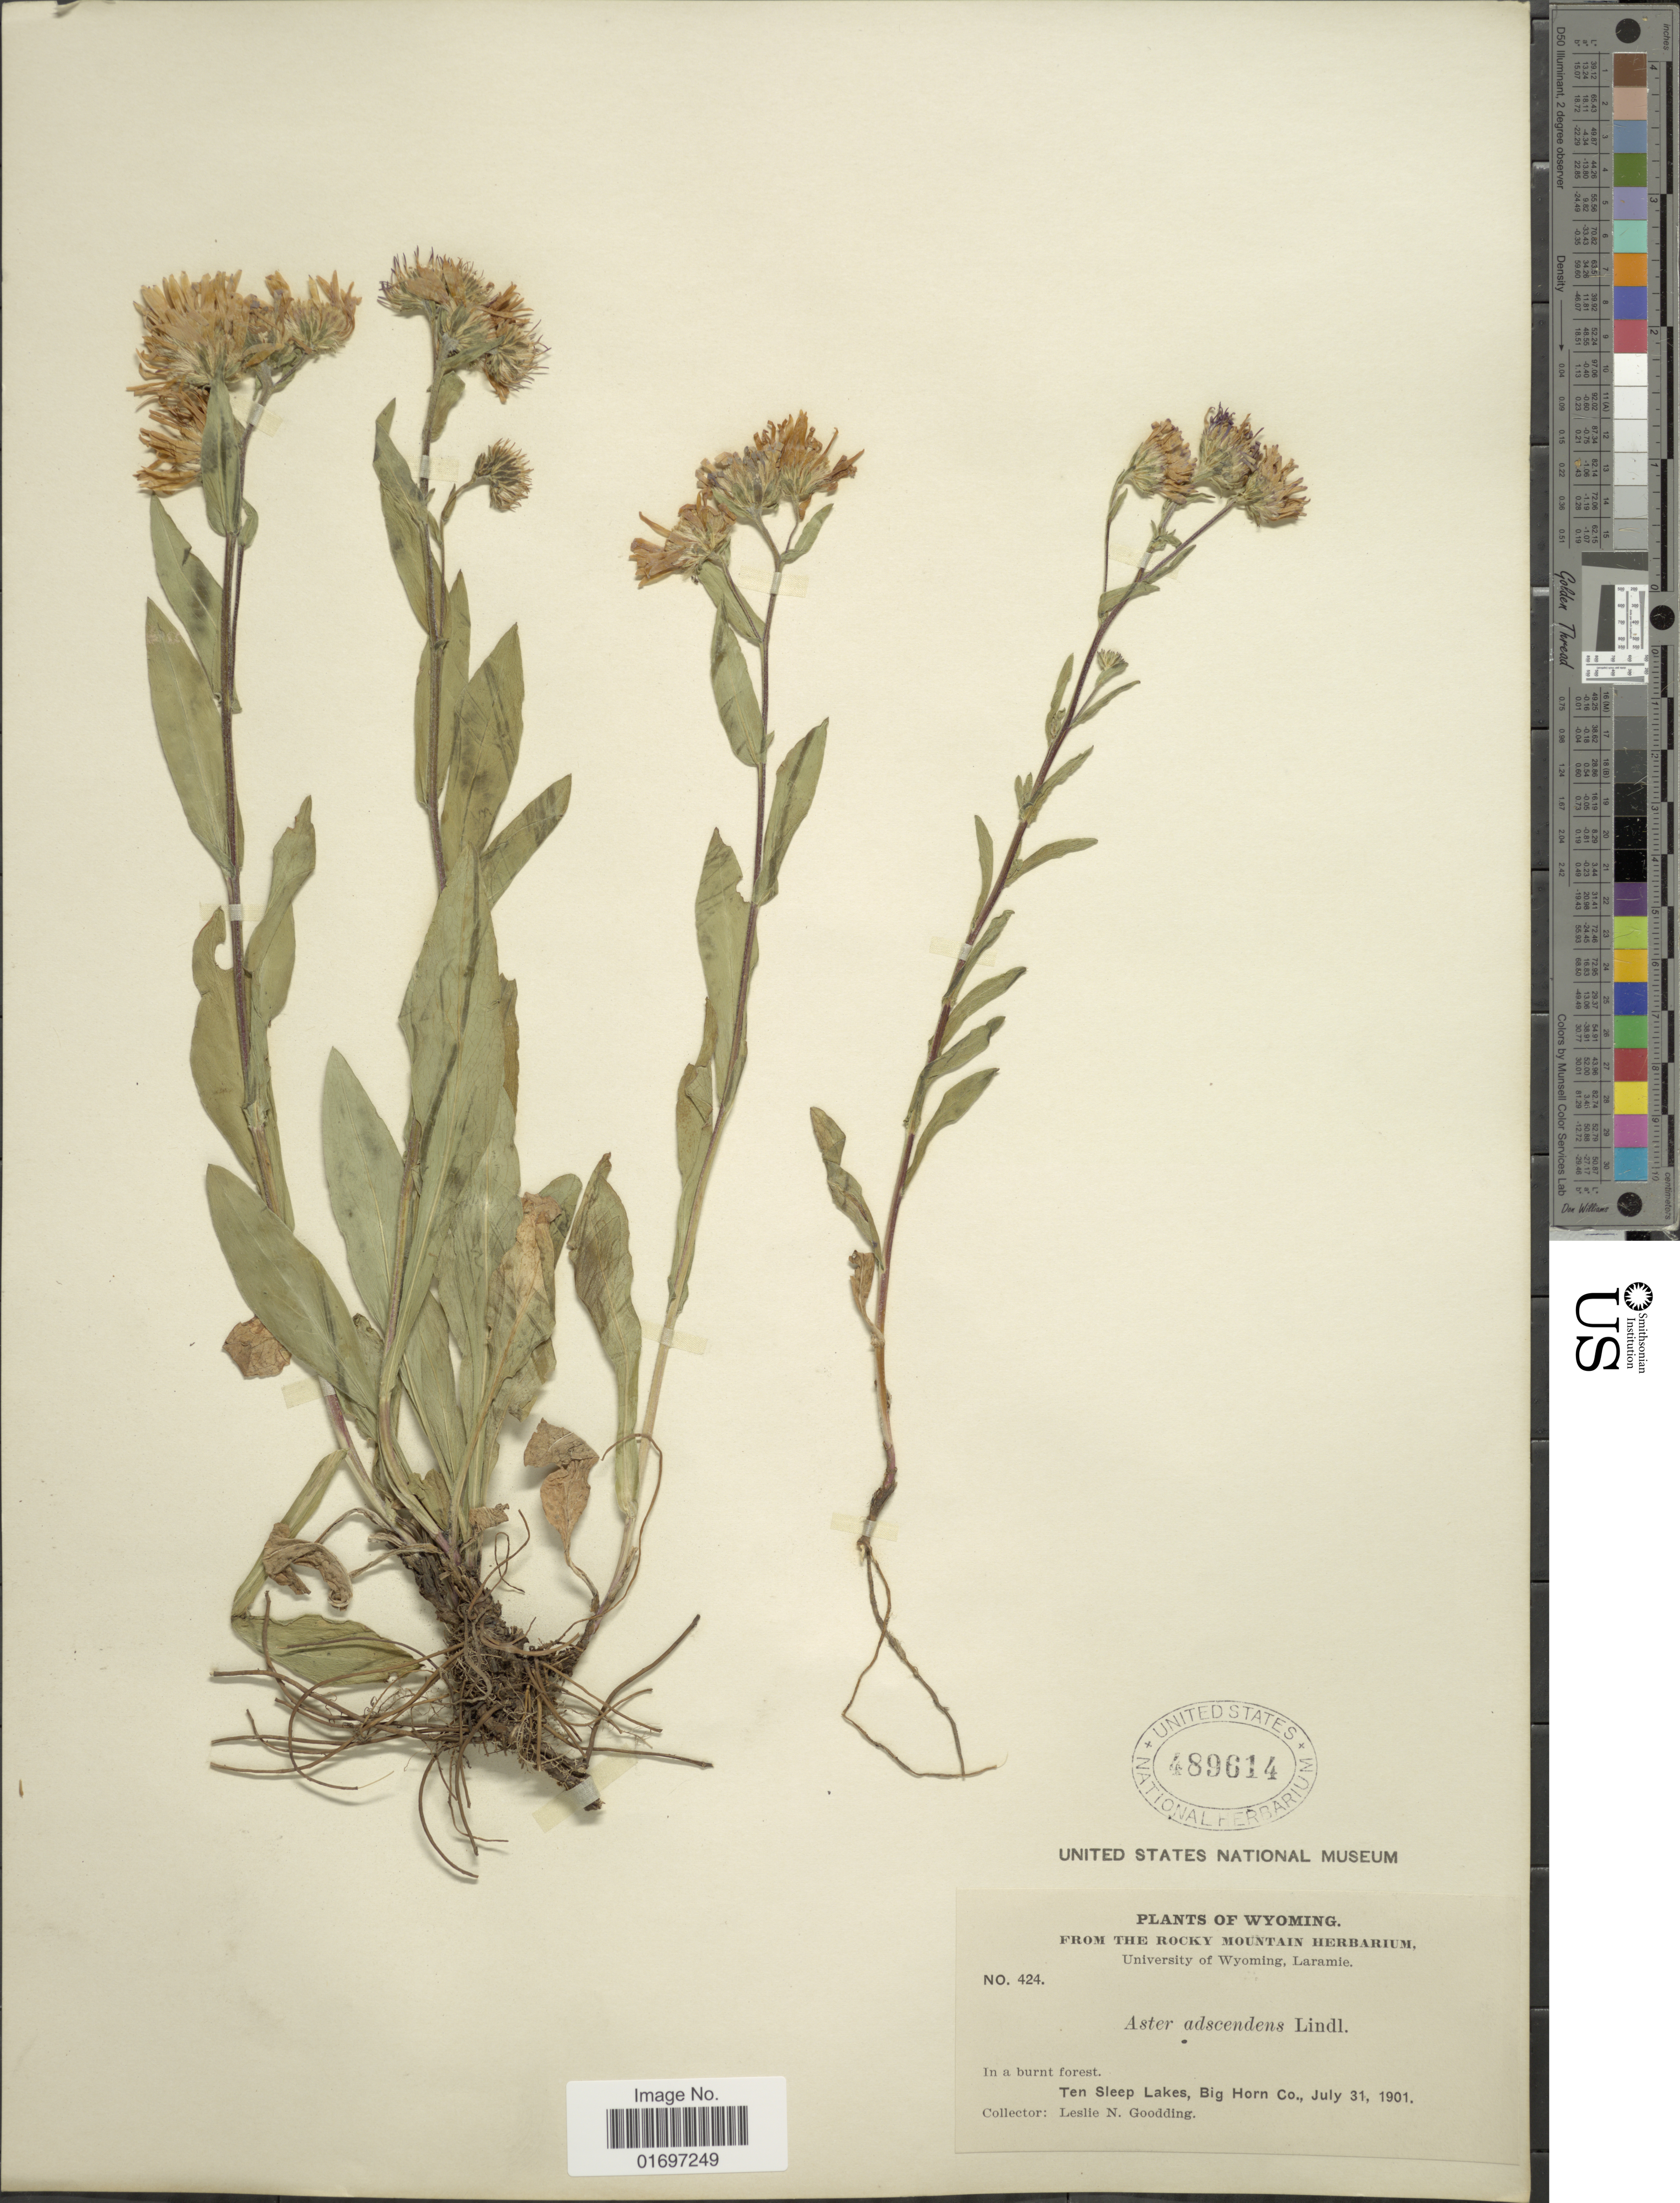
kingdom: Plantae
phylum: Tracheophyta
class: Magnoliopsida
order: Asterales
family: Asteraceae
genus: Symphyotrichum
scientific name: Symphyotrichum ascendens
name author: (Lindl.) G.L. Nesom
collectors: L. N. Goodding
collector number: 424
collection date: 1901-07-31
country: United States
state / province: Wyoming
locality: Wyoming. In a burnt forest. Ten Sleep Lakes, Big Horn Co.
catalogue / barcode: US 489614